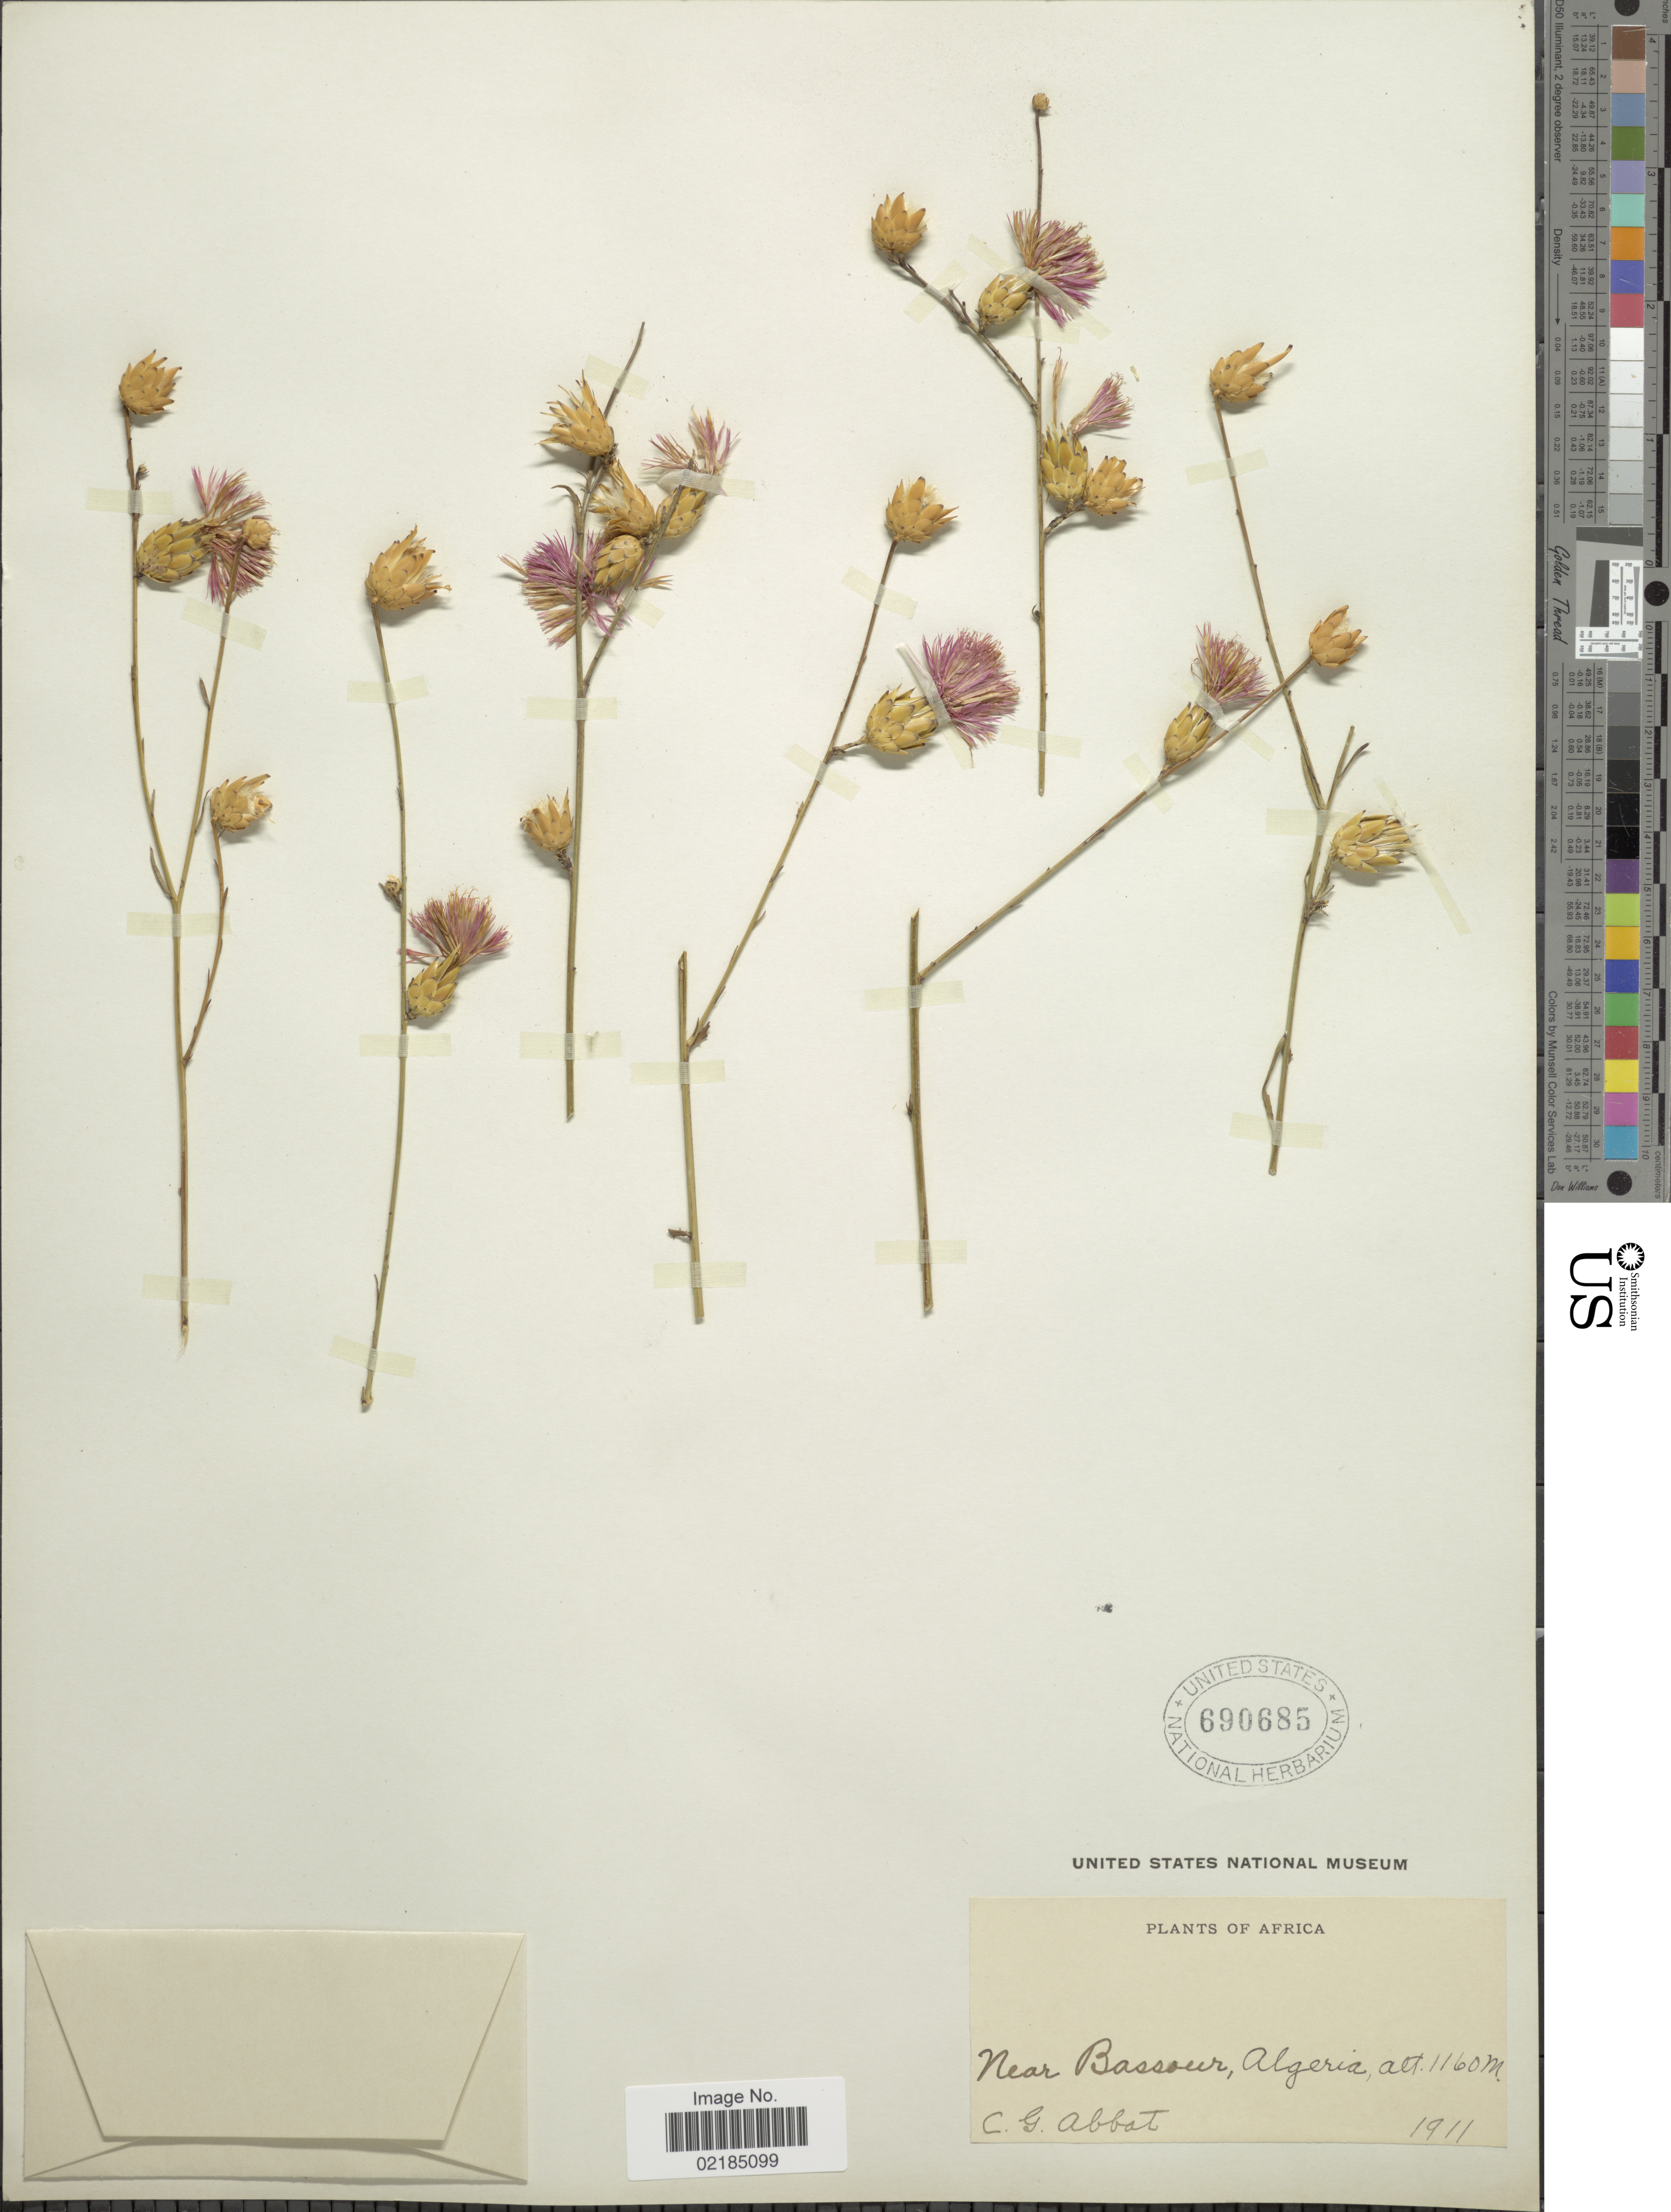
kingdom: Plantae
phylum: Tracheophyta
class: Magnoliopsida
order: Asterales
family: Asteraceae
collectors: C. G. Abbot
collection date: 1911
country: Algeria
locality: Near Bassour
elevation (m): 1160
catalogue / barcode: US 690685